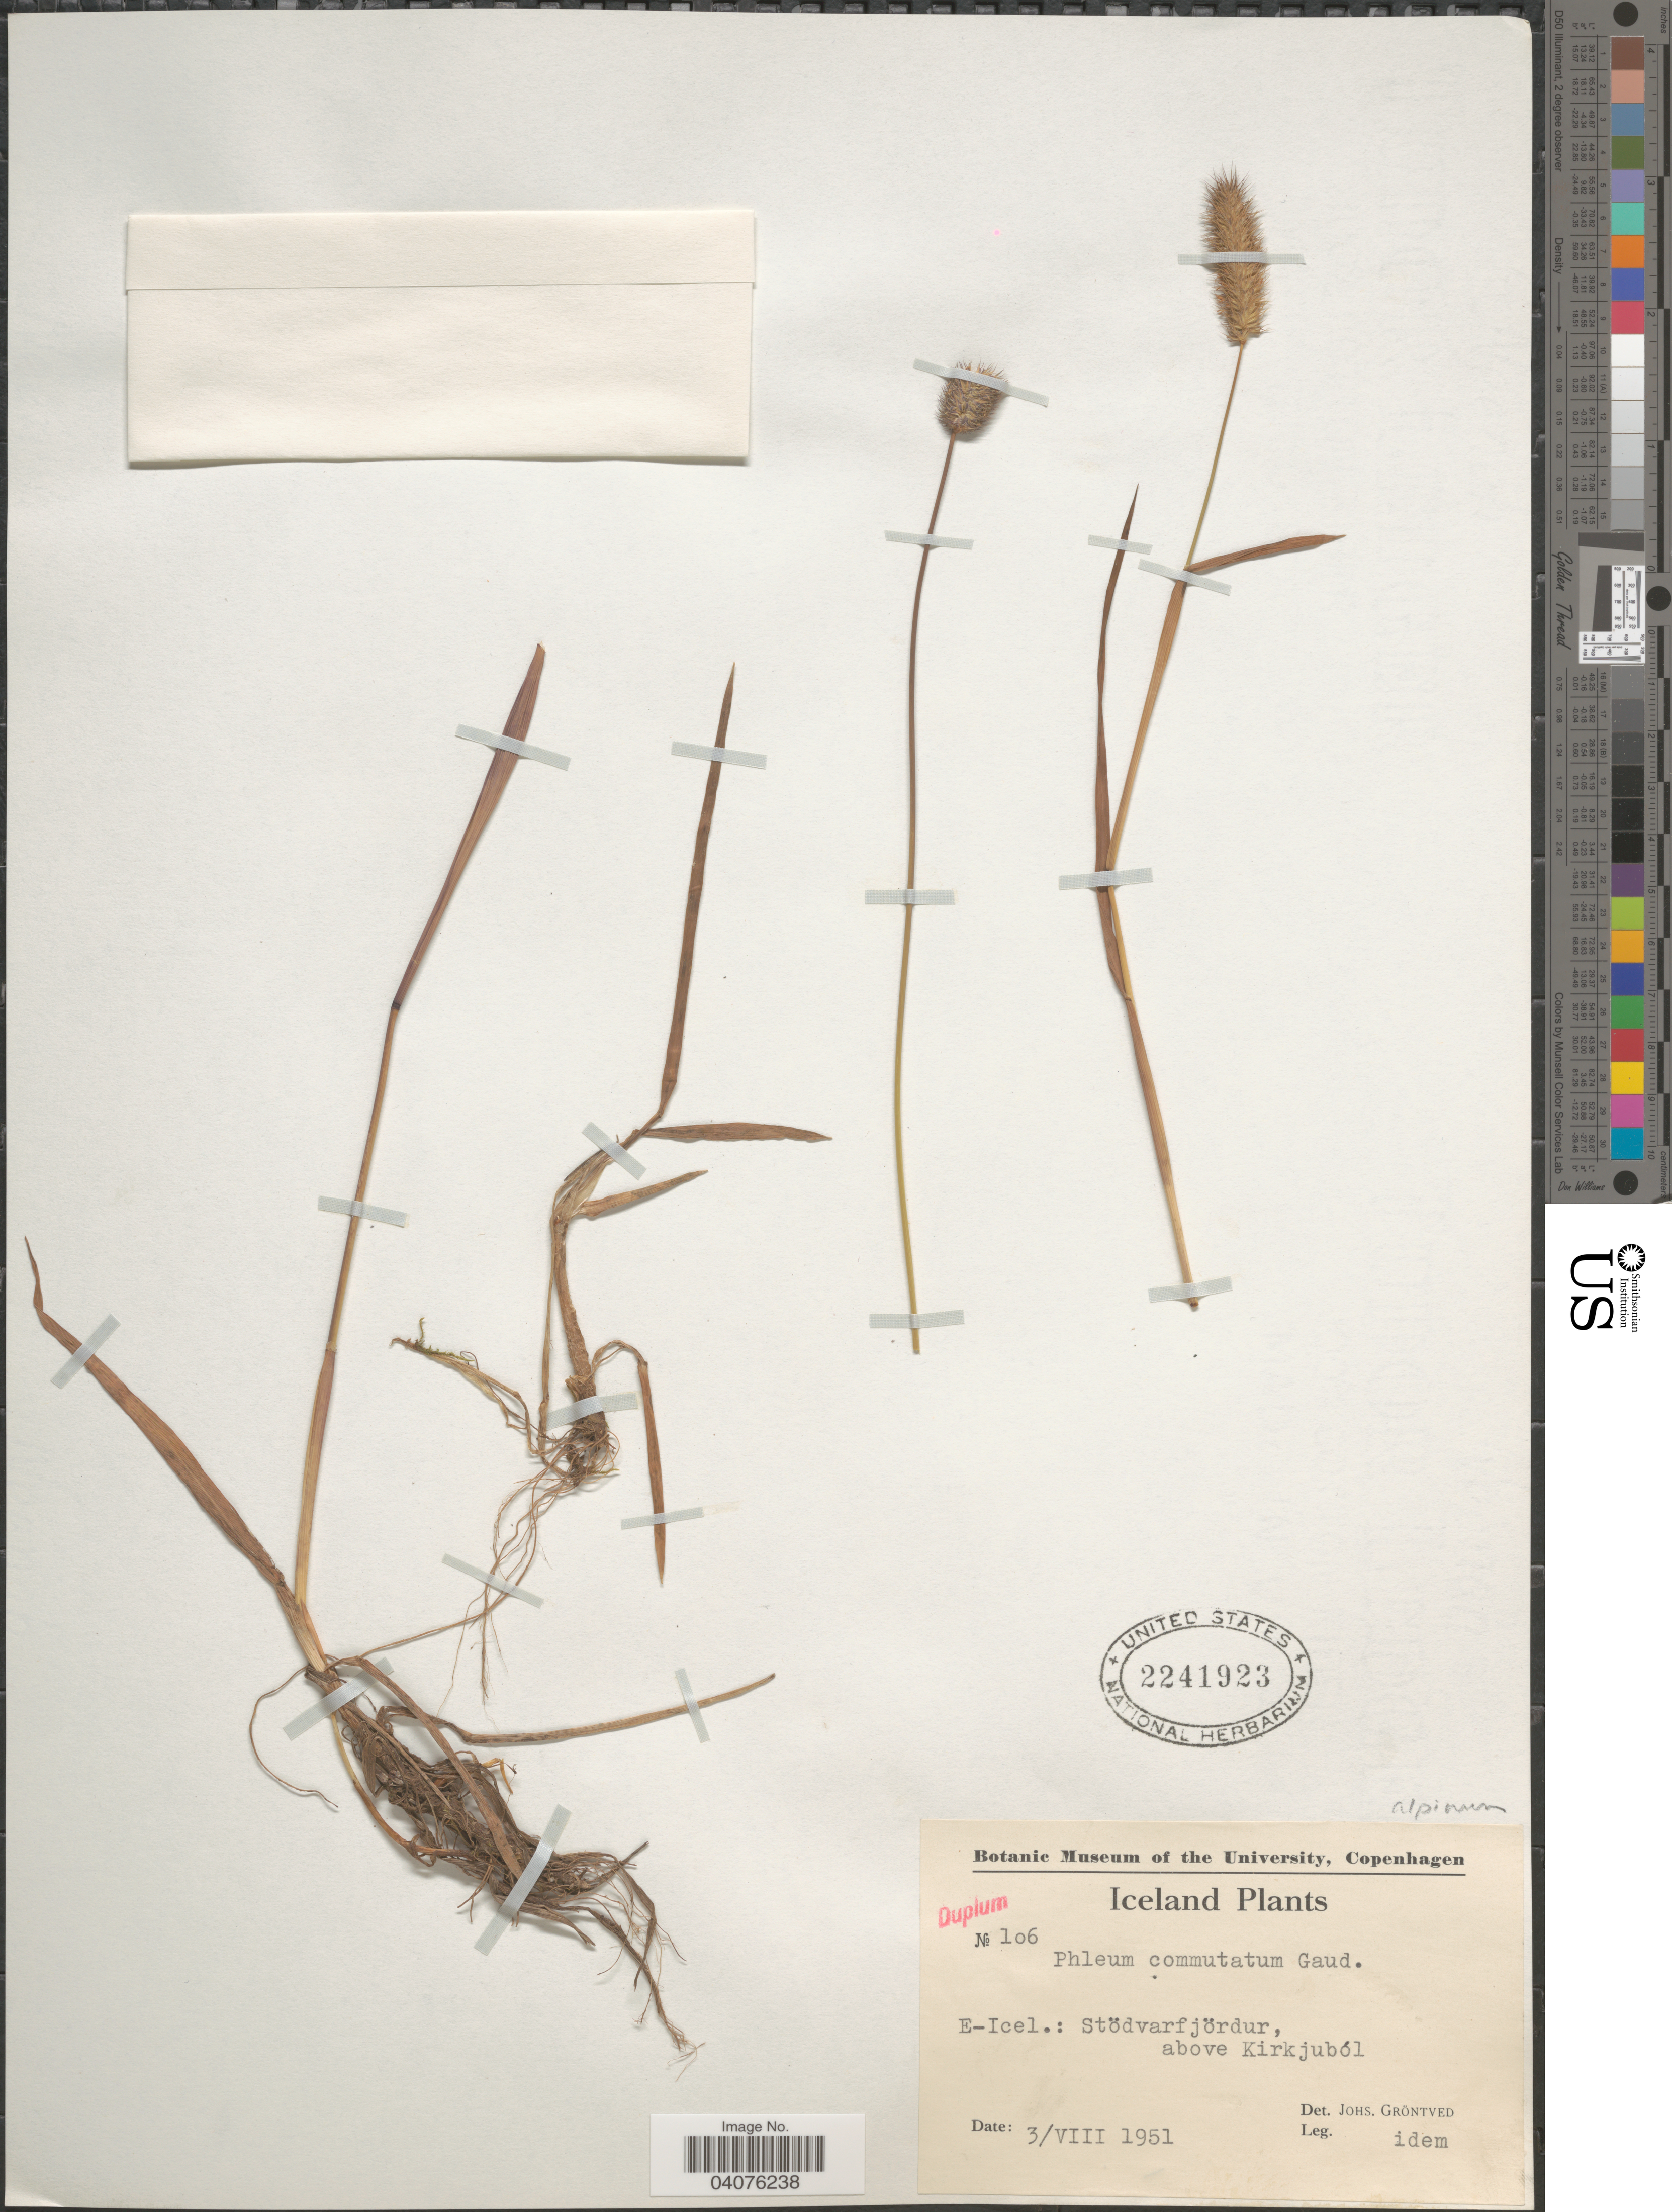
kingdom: Plantae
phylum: Tracheophyta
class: Liliopsida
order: Poales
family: Poaceae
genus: Phleum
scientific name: Phleum alpinum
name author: L.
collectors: J. Gröntved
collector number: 106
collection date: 1951-08-03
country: Iceland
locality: E-Icel.: Stödvarfjördur, above Kirkjuból.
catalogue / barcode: US 2241923